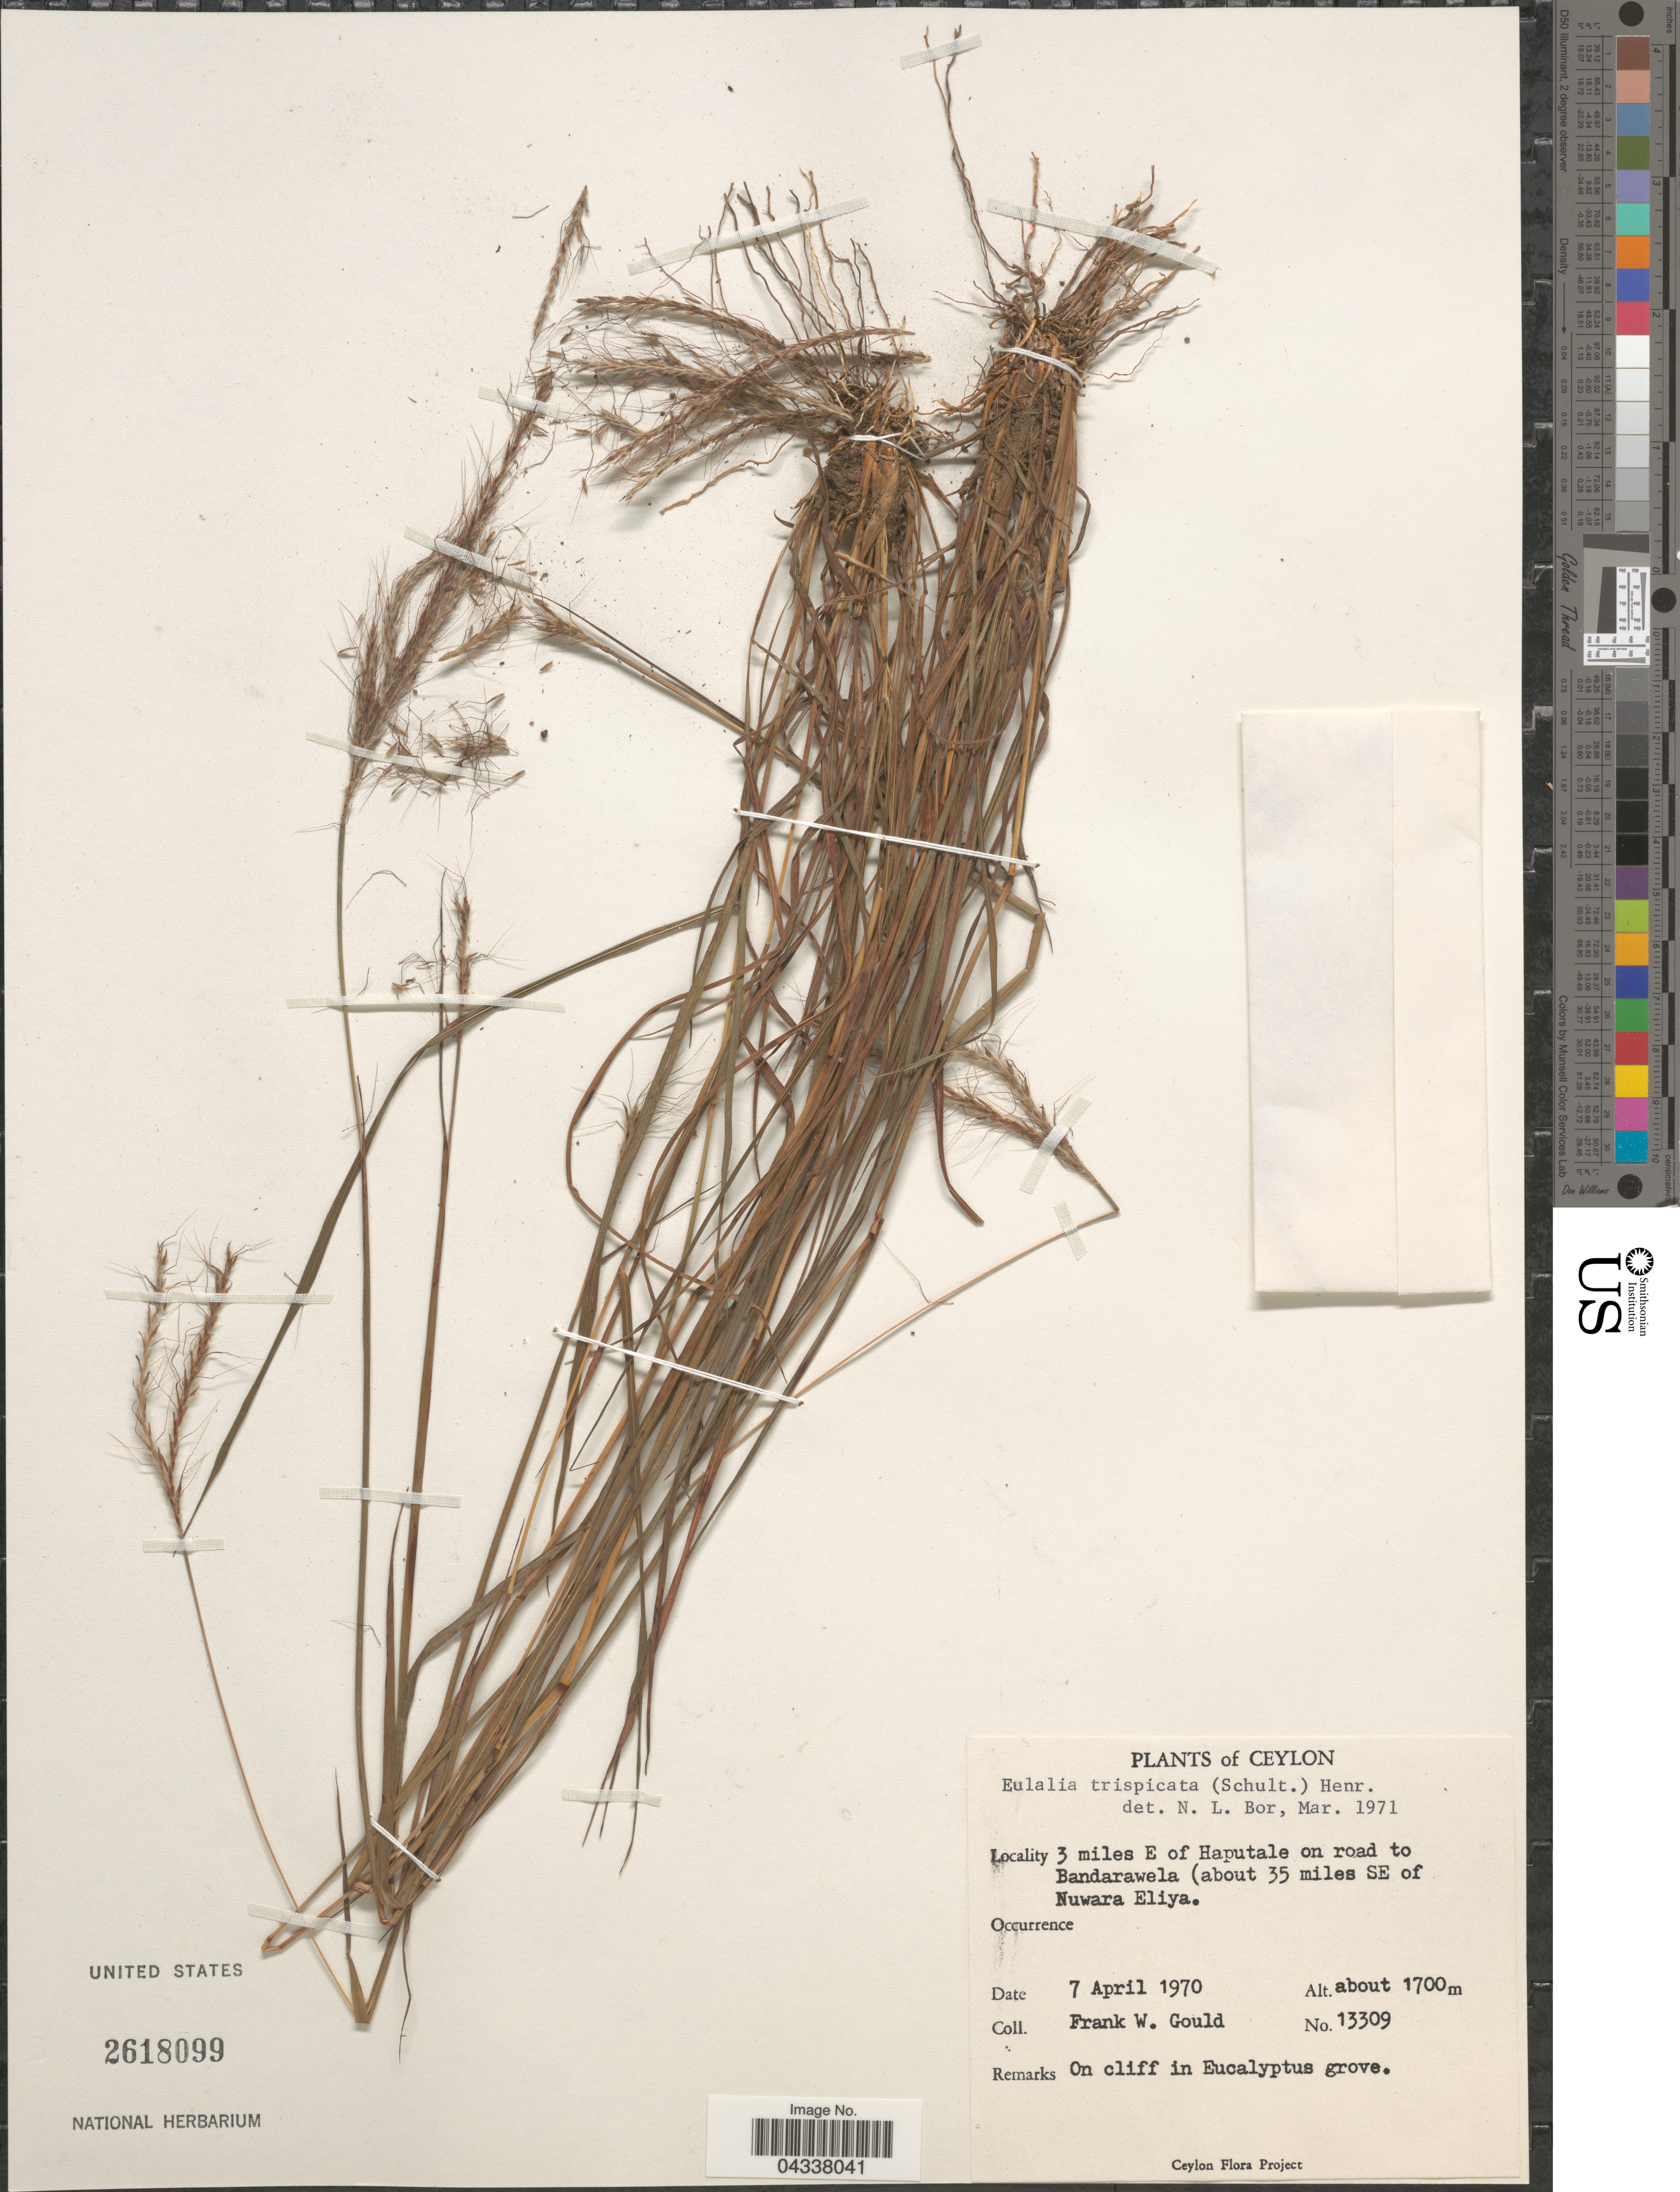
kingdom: Plantae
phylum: Tracheophyta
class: Liliopsida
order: Poales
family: Poaceae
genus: Pseudopogonatherum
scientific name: Pseudopogonatherum trispicatum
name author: (Schult.) Ohwi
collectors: F. W. Gould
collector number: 13309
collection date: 1970-04-07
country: Sri Lanka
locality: Ceylon. 3 miles E of Haputale on road to Bandaraweka (about 35 miles SE of Nuwara Eliya).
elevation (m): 1700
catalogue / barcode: US 2618099